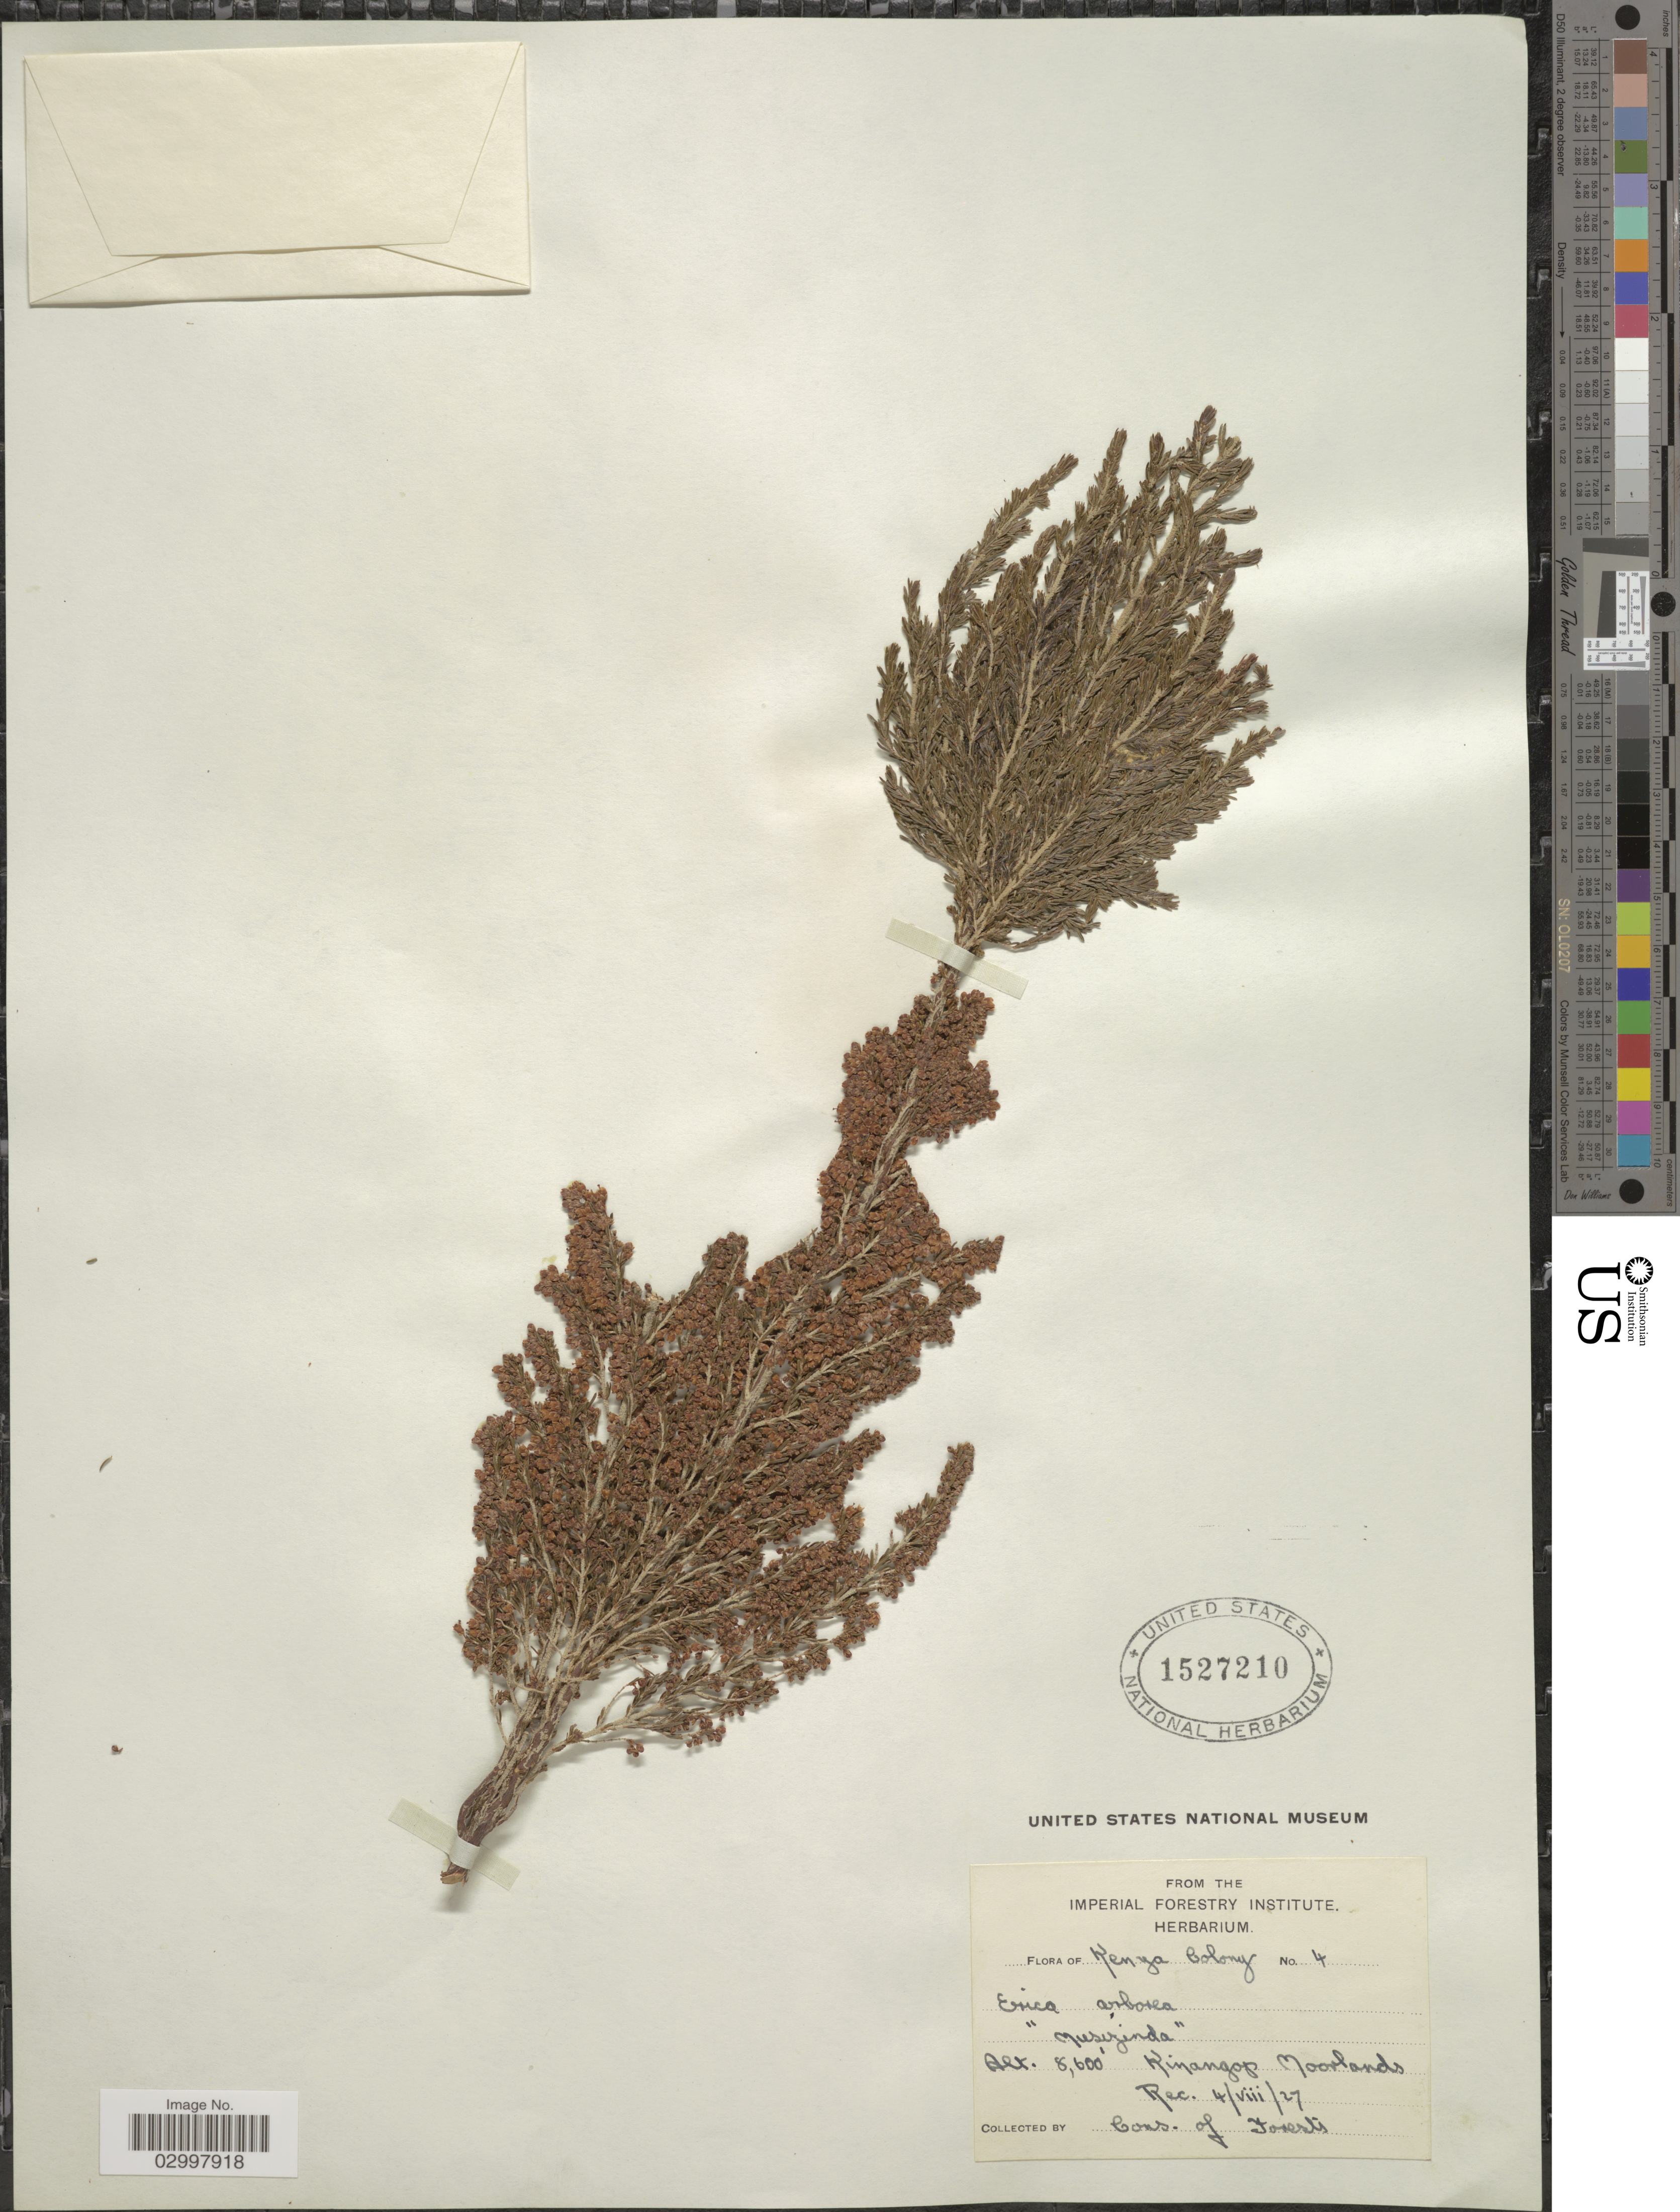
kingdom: Plantae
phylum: Tracheophyta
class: Magnoliopsida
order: Ericales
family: Ericaceae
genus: Erica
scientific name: Erica arborea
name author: L.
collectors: -. Cons. of Forests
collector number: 4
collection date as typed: Transcribed d/m/y: 4/8/27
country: Kenya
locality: Kenya Colony. Kinangop Moorlands.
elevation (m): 2621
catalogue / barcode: US 1527210